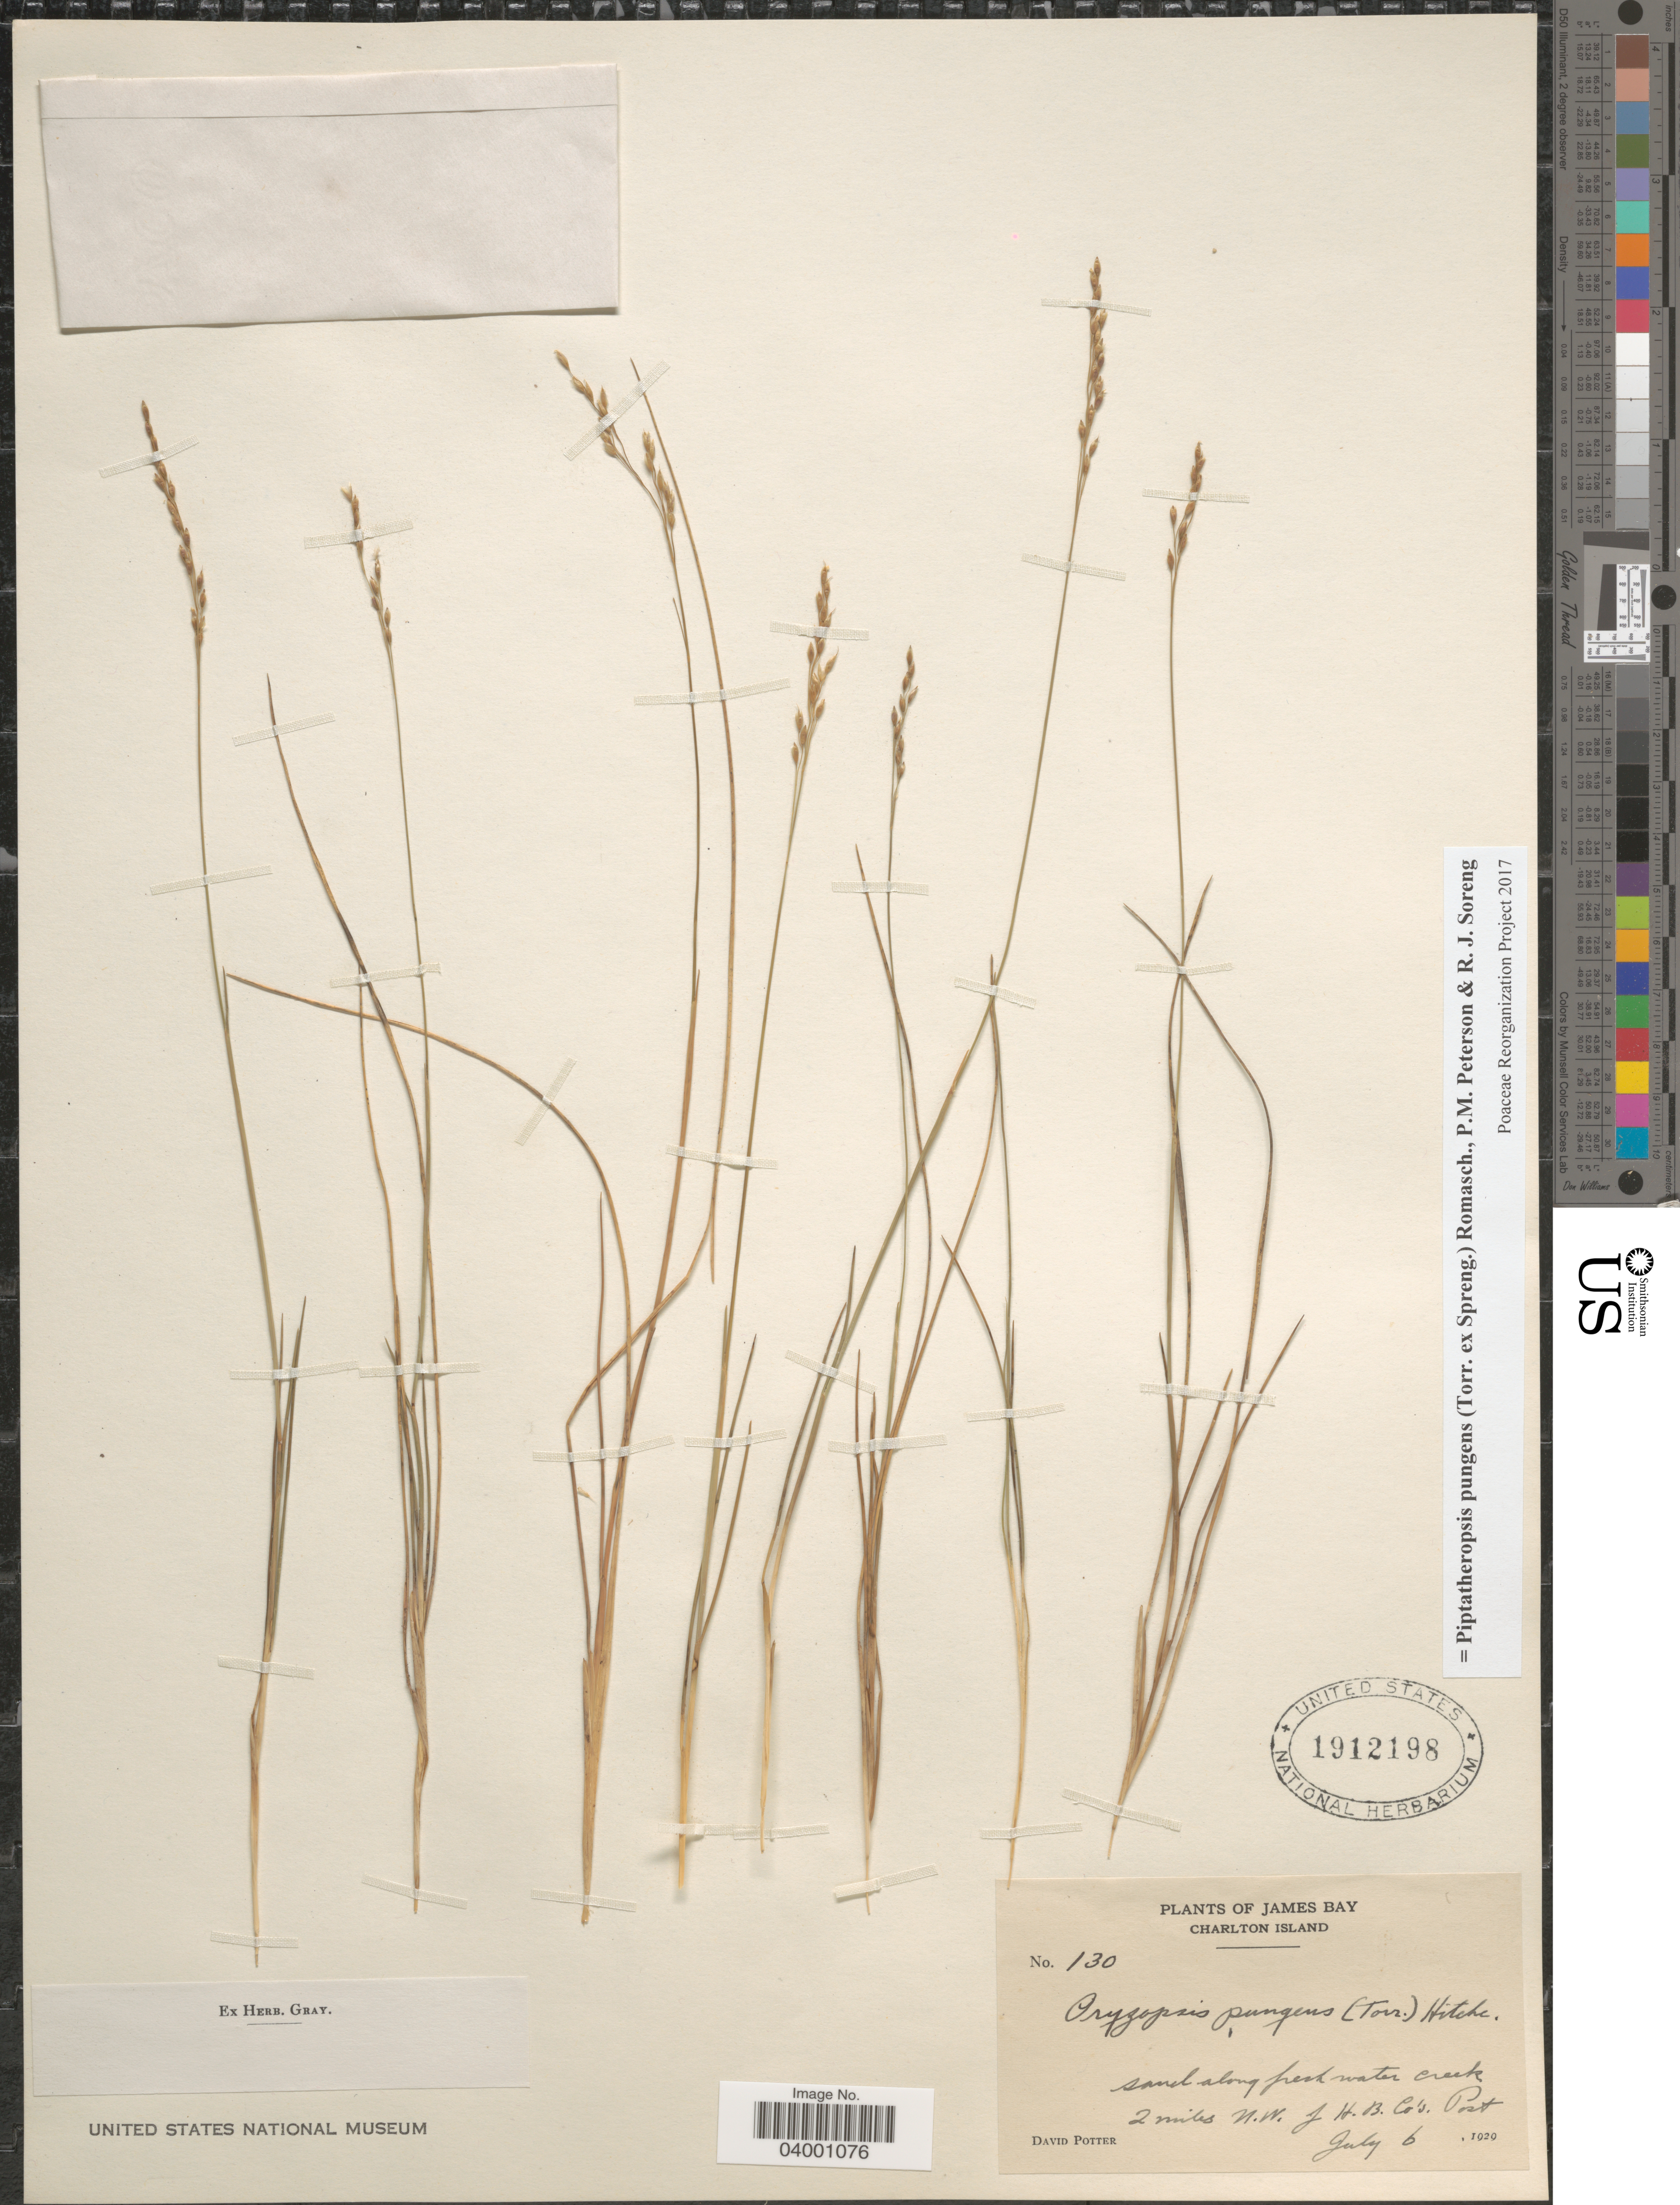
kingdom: Plantae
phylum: Tracheophyta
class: Liliopsida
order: Poales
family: Poaceae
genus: Piptatheropsis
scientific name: Piptatheropsis pungens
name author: (Torr. ex Spreng.) Romasch. et al.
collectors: D. Potter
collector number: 130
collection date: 1929-07-06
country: Canada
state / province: Nunavut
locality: James Bay. Charlton Island. Along fresh water creek 2 miles N.W. J.H.B. Co's. Post.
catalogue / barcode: US 1912198